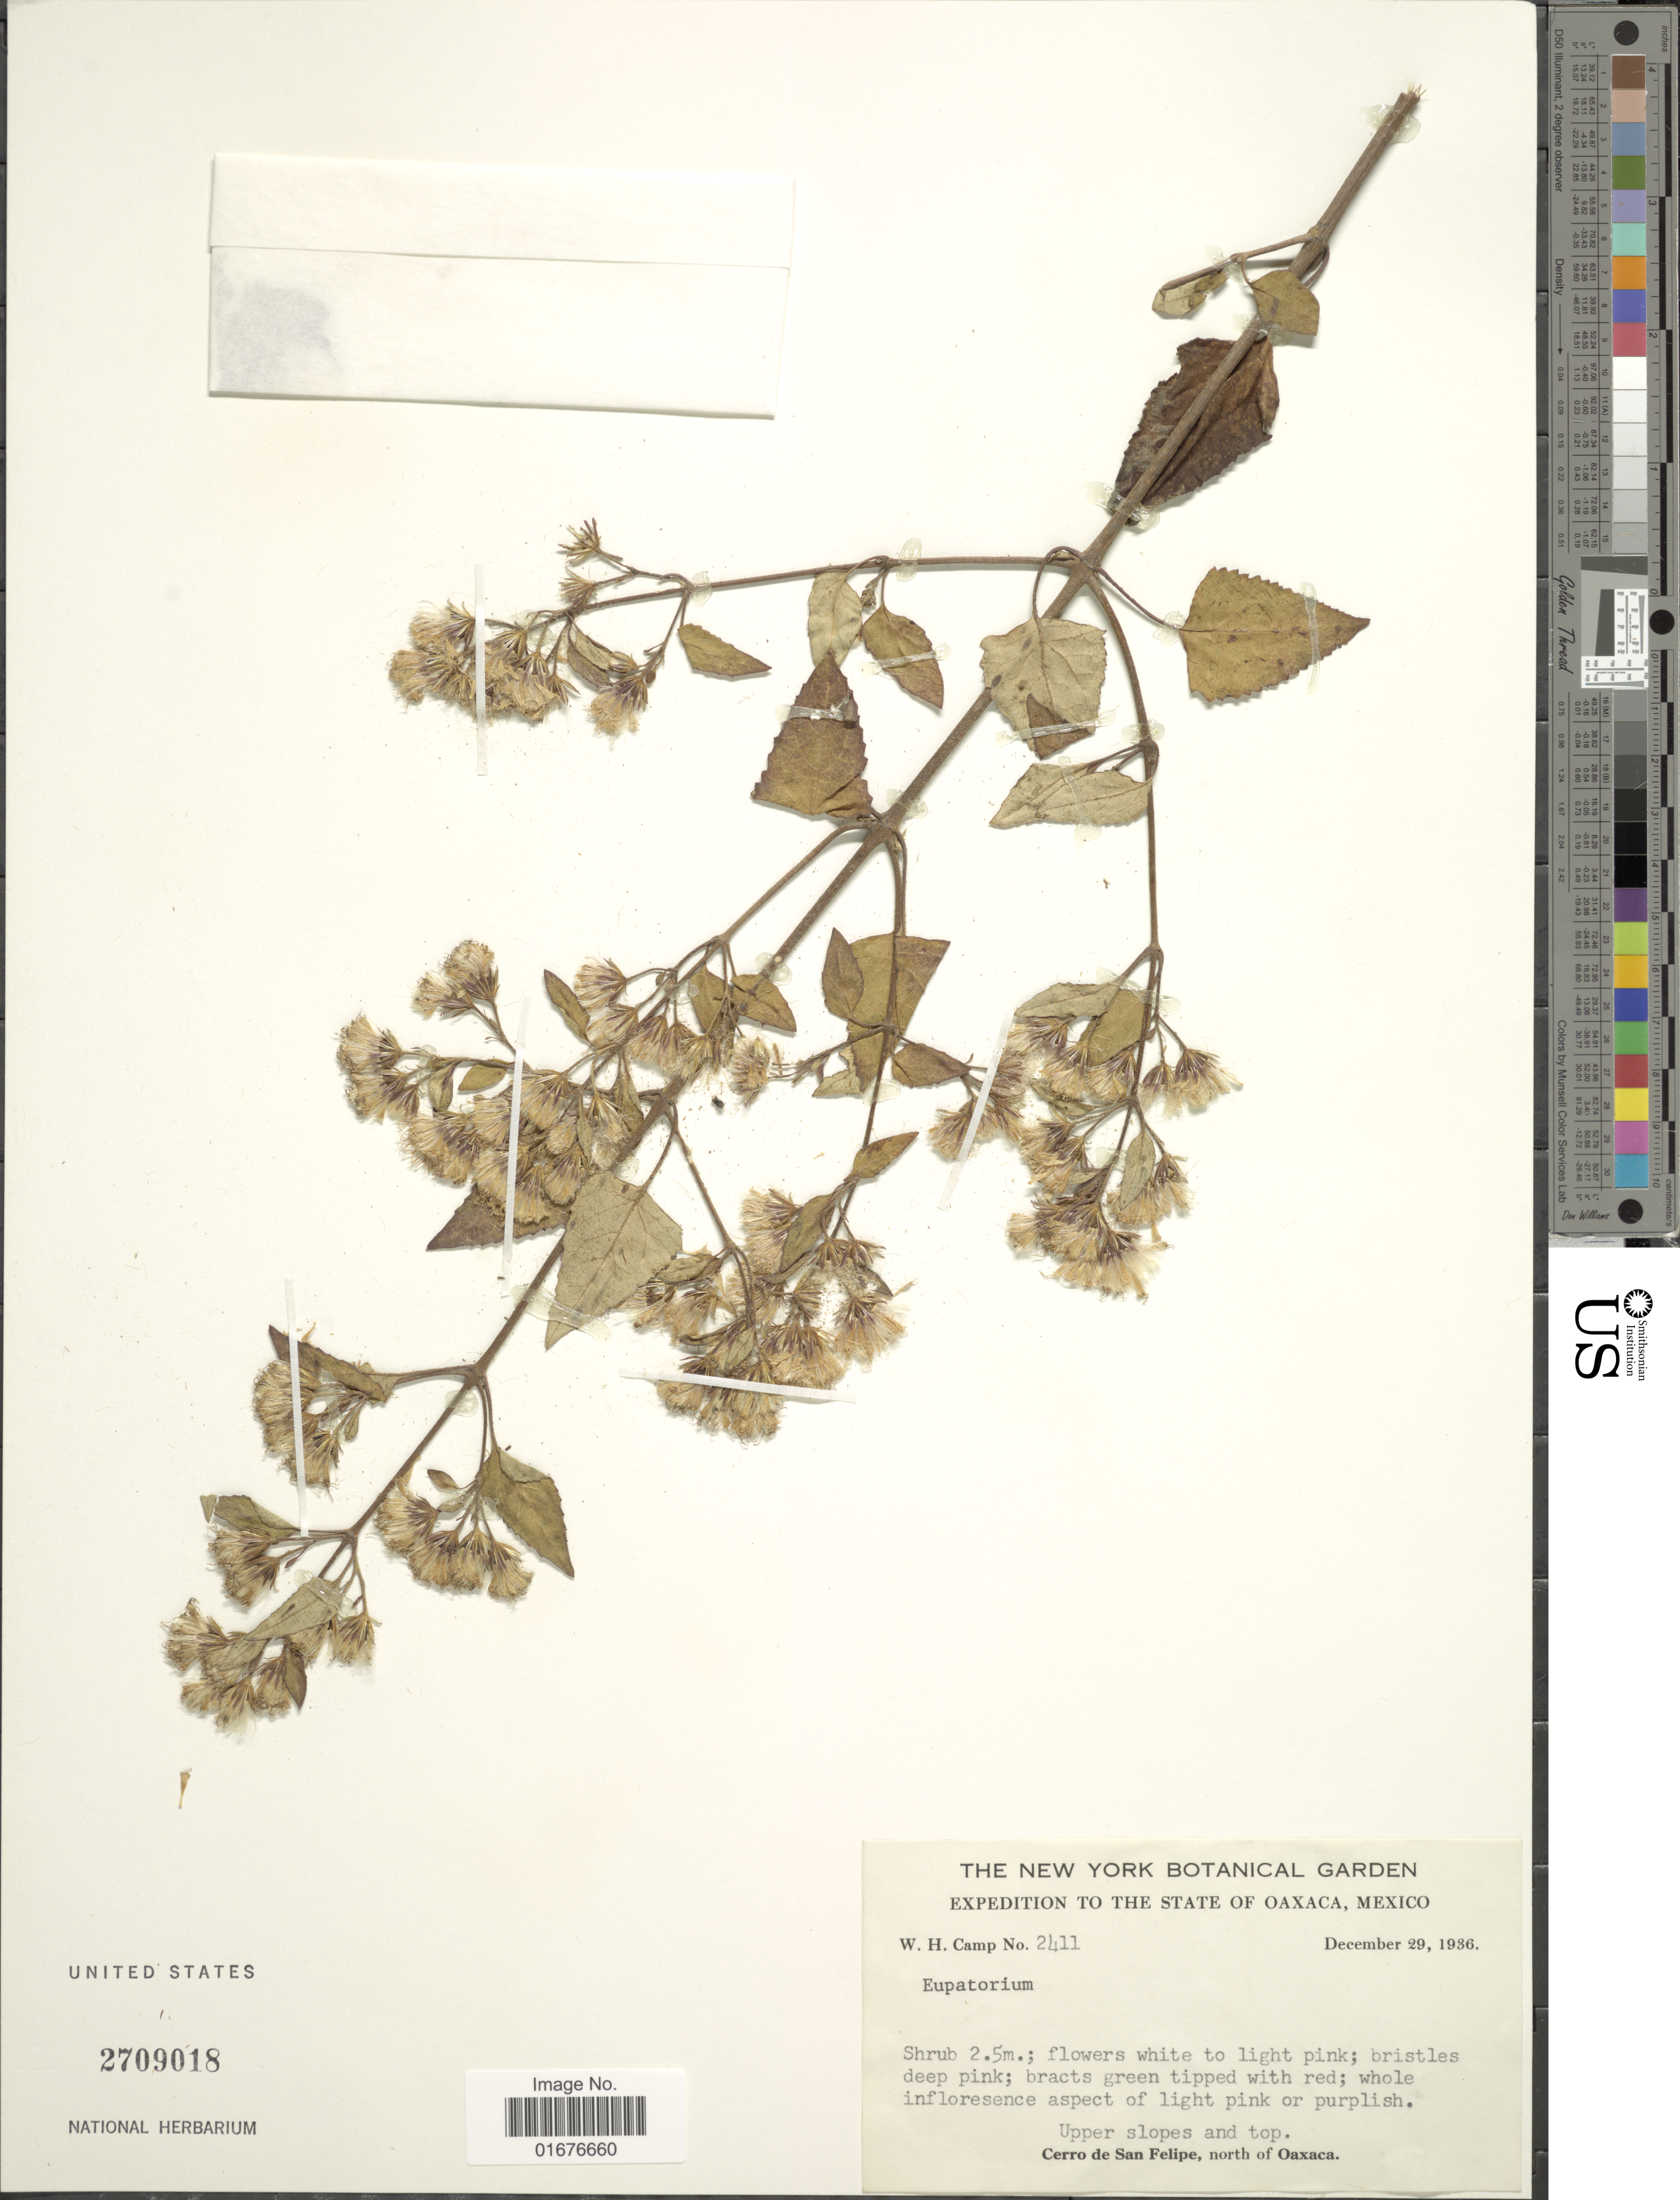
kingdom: Plantae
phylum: Tracheophyta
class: Magnoliopsida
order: Asterales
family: Asteraceae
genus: Ageratina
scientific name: Ageratina pringlei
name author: (B.L. Rob. & Greenm.) R.M. King & H. Rob.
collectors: W. H. Camp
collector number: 2411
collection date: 1936-12-29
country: Mexico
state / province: Oaxaca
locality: Upper slopes and top, Cerro de San Felipe, north of Oaxaca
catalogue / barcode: US 2709018